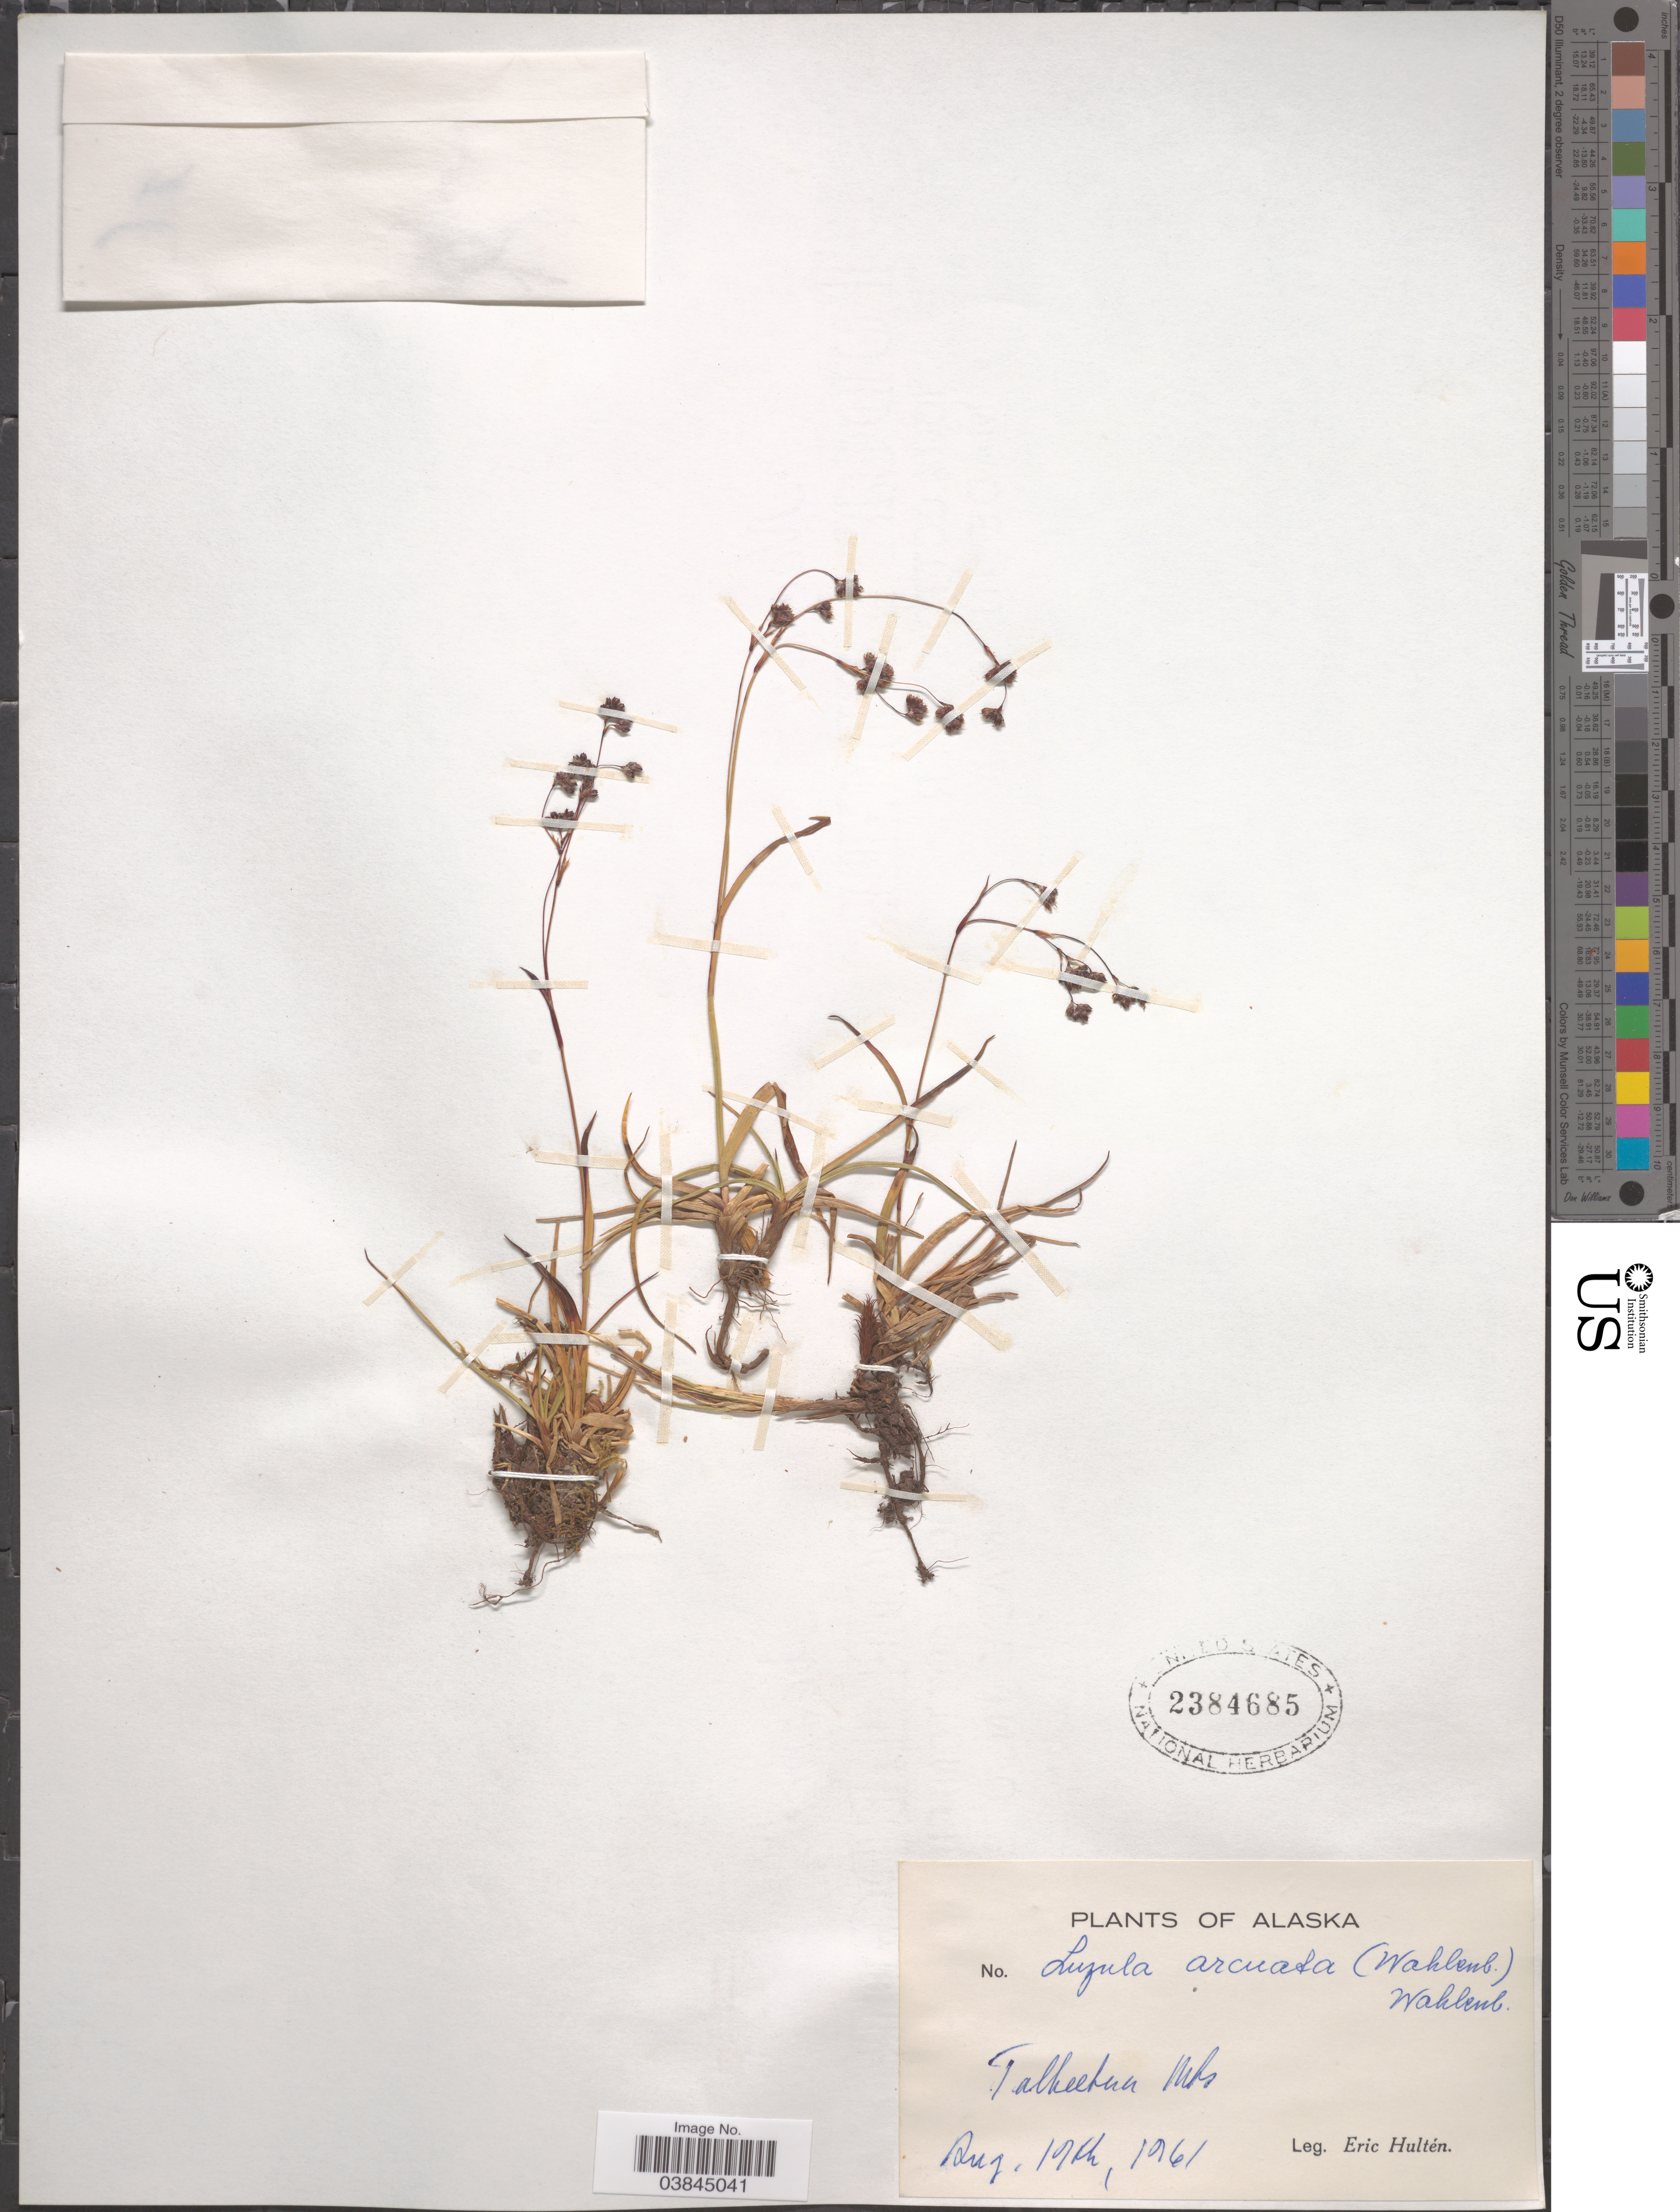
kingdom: Plantae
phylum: Tracheophyta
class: Liliopsida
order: Poales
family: Juncaceae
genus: Luzula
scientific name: Luzula arcuata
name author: (Wahlenb.) Sw.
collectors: E. G. Hultén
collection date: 1961-08-19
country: United States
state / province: Alaska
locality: Talkeetna Mts.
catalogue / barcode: US 2384685